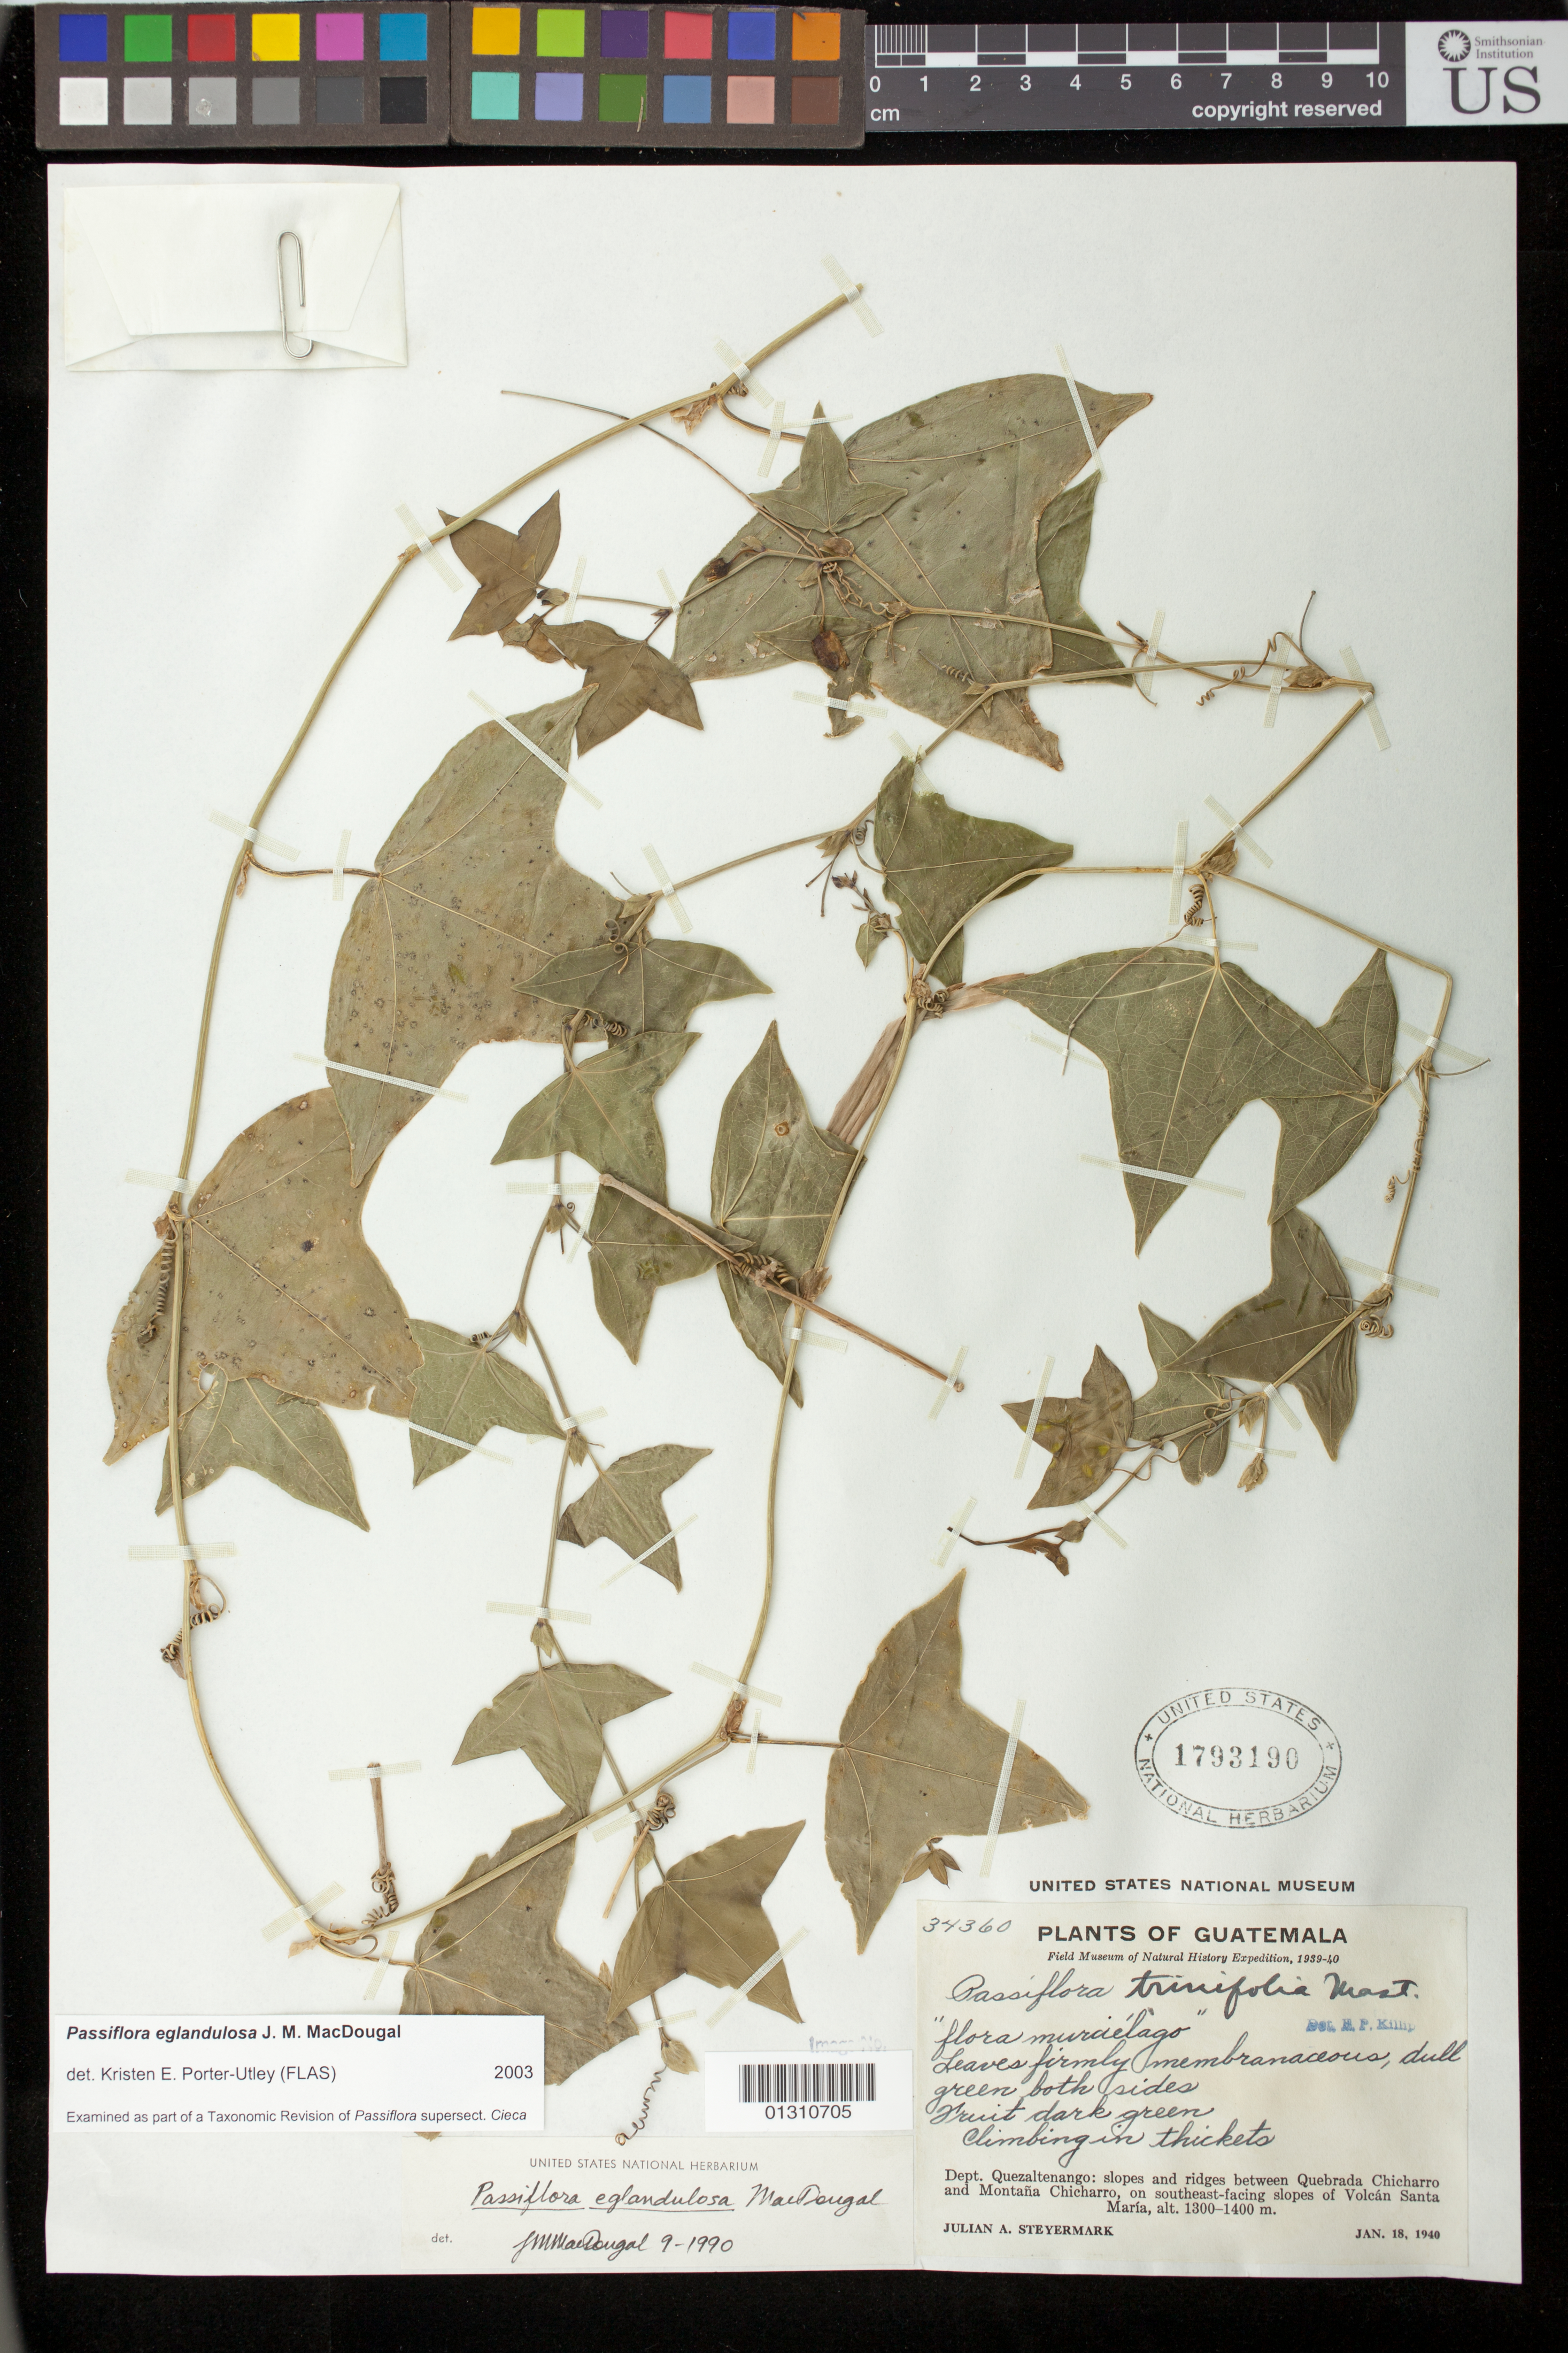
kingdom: Plantae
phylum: Tracheophyta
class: Magnoliopsida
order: Malpighiales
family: Passifloraceae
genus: Passiflora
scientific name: Passiflora eglandulosa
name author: J.M. MacDougal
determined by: Porter-Utley, Kristen E.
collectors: J. Steyermark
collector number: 34360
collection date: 1940-01-18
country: Guatemala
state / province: Quetzaltenango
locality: Slopes and ridges between Quebrada Chicharro and Montana Chicharro, on S- facing slopes of Volcan Santa Maria.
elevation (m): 1300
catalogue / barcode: US 1793190